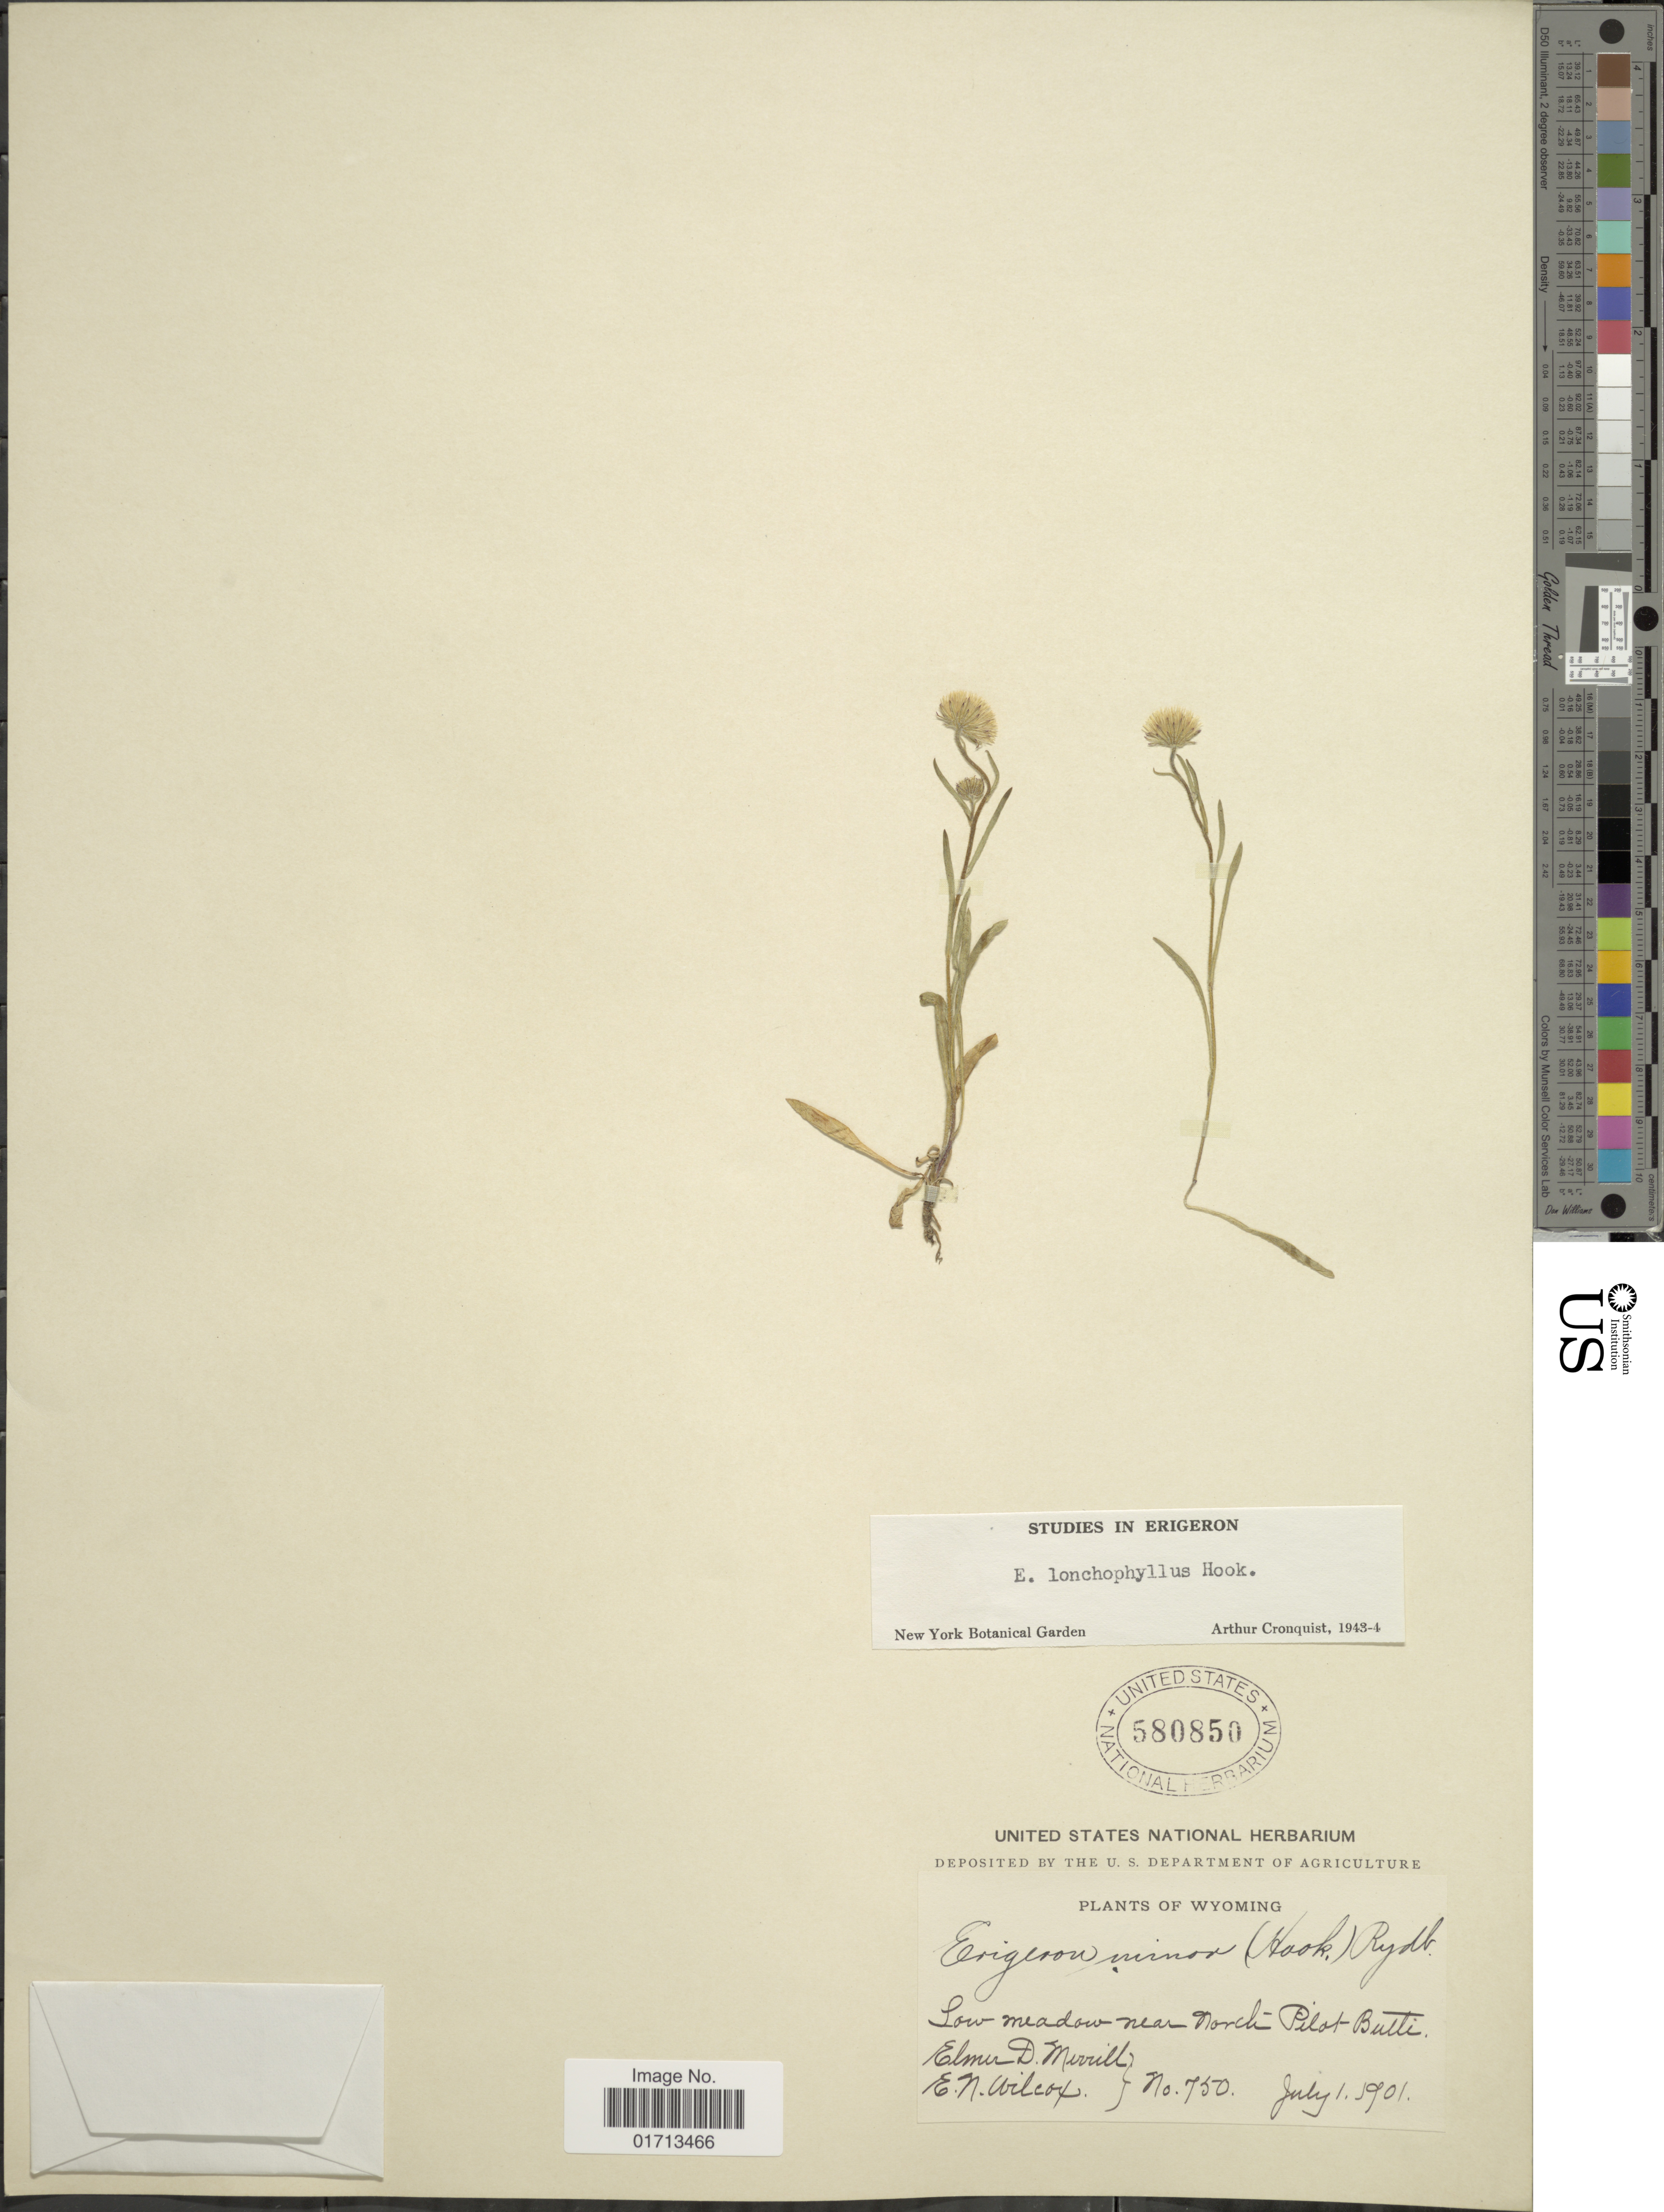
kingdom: Plantae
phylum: Tracheophyta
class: Magnoliopsida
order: Asterales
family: Asteraceae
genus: Erigeron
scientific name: Erigeron lonchophyllus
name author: Hook.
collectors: E. D. Merrill & E. Wilcox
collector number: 750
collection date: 1901-07-01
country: United States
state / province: Wyoming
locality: Low meadow near North Pilot Butte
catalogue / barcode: US 580850